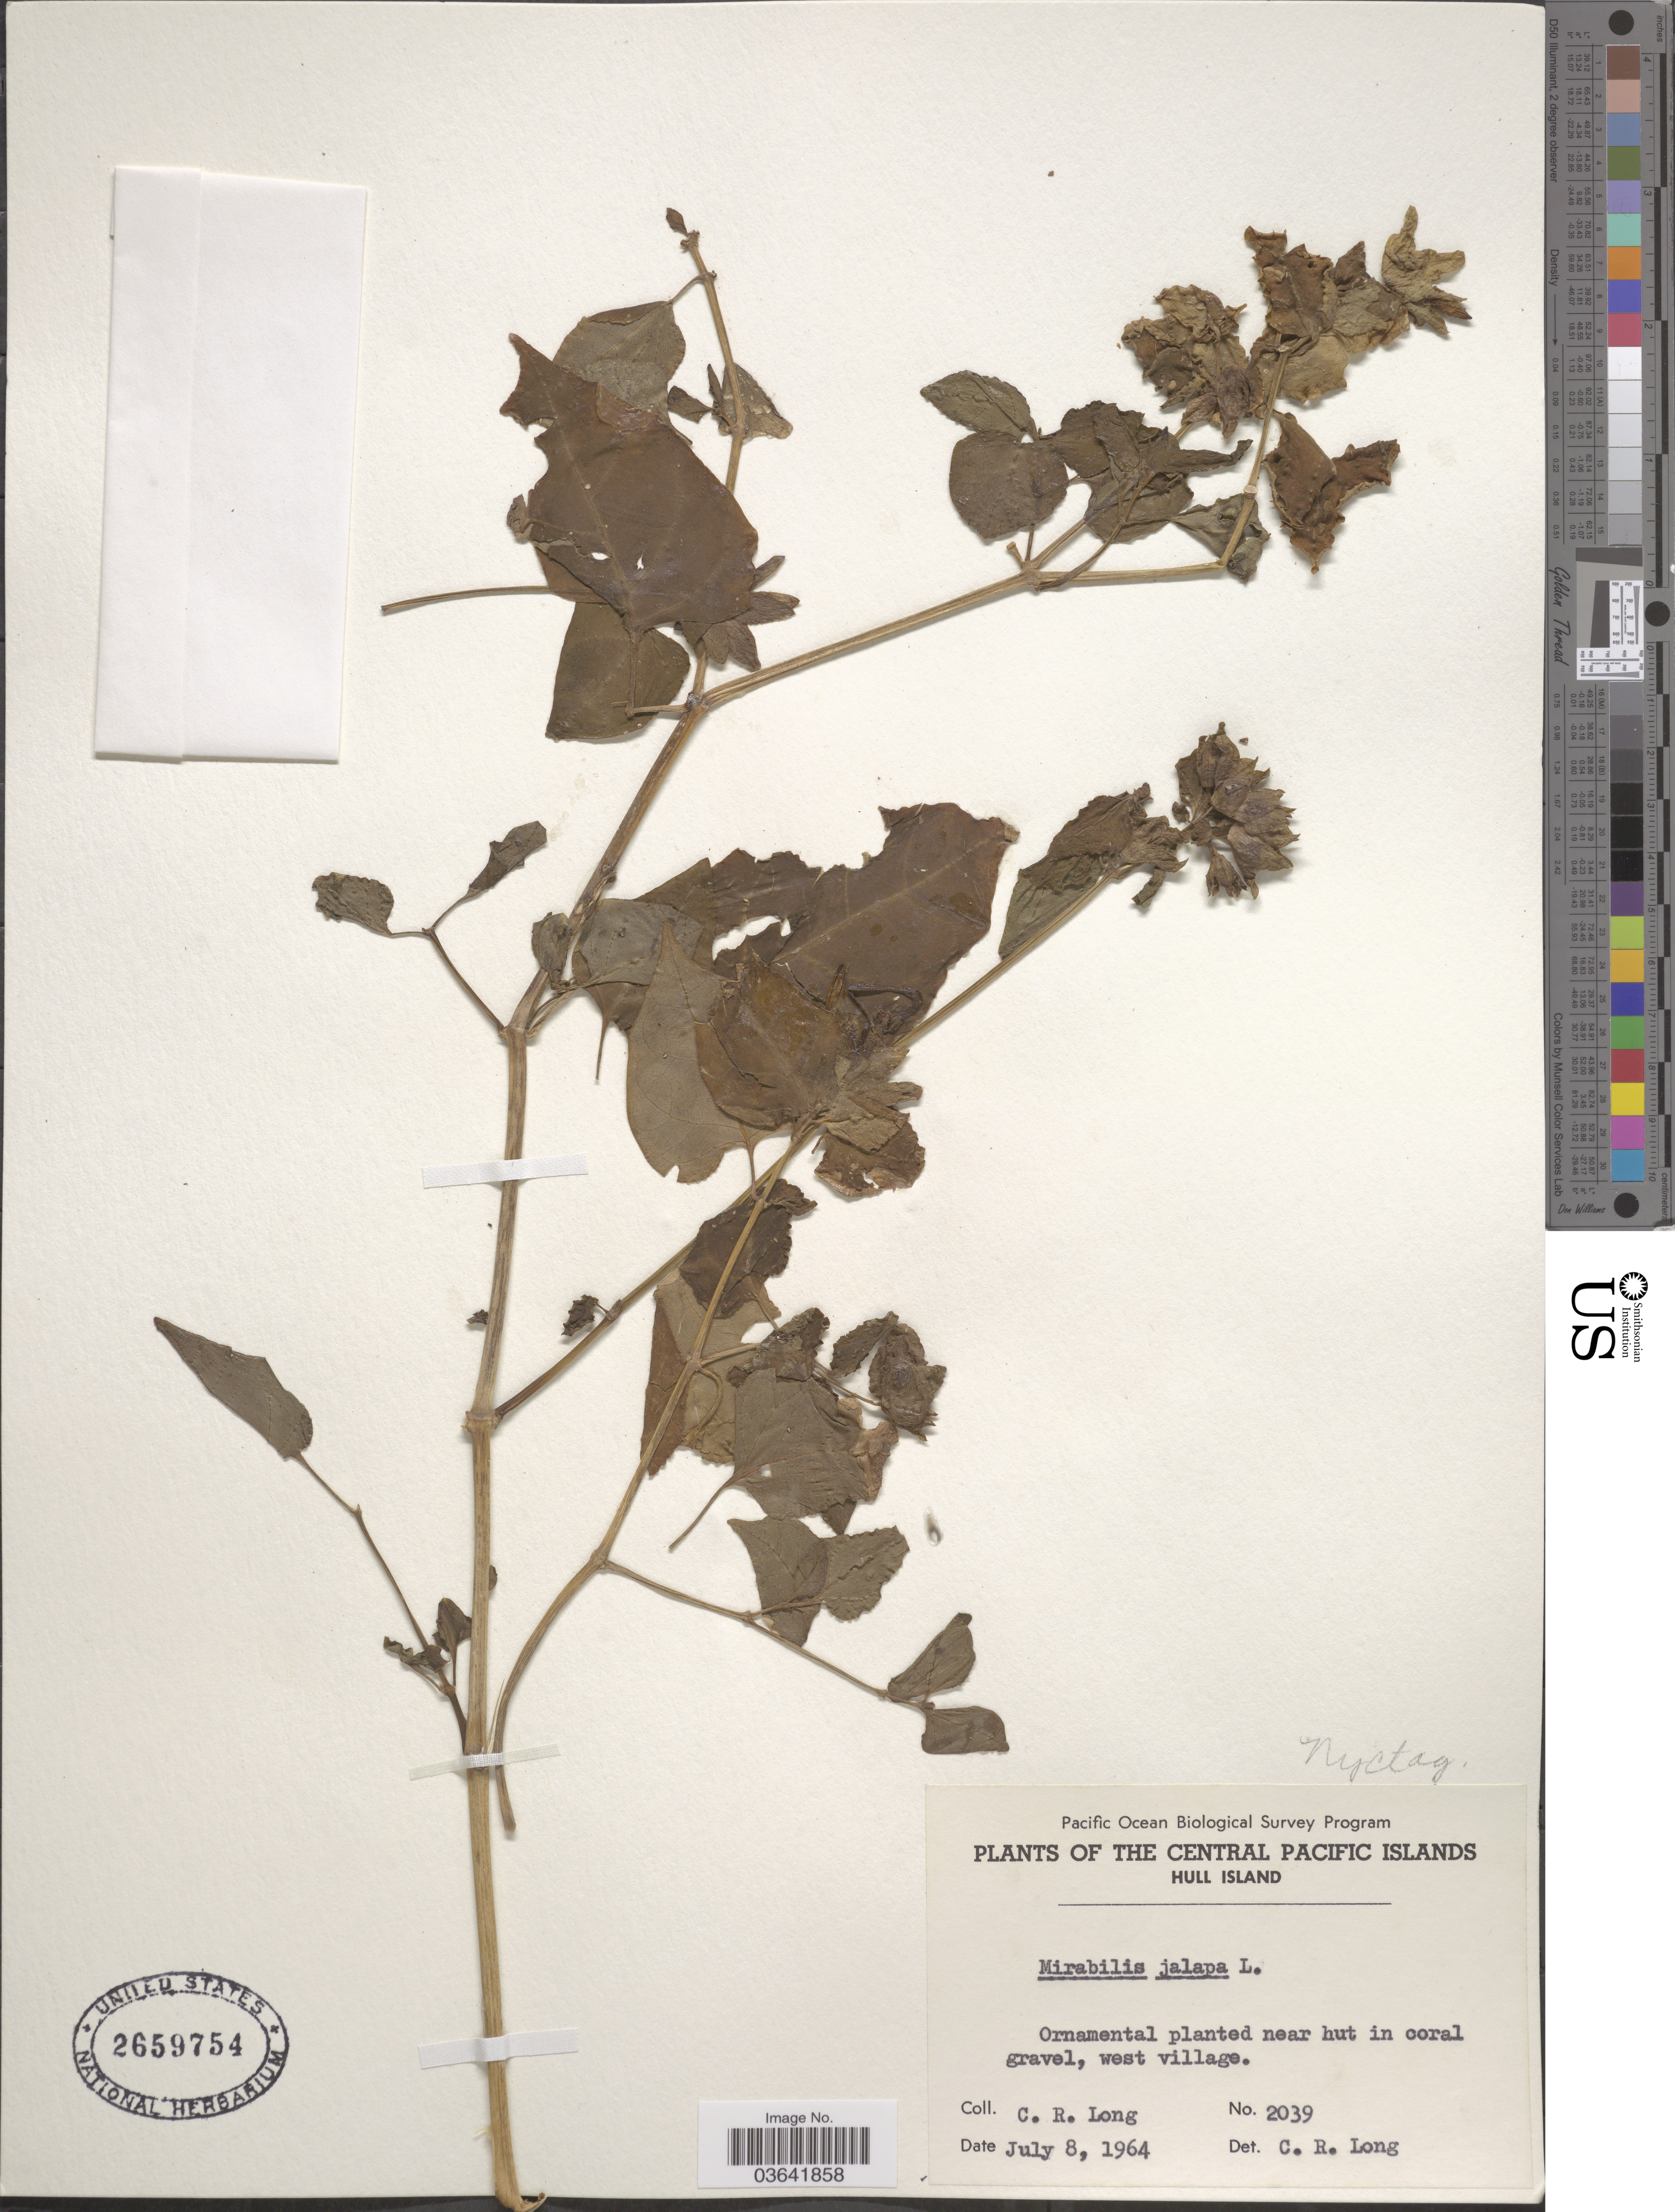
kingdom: Plantae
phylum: Tracheophyta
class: Magnoliopsida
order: Caryophyllales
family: Nyctaginaceae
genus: Mirabilis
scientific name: Mirabilis jalapa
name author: L.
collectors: C. R. Long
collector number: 2039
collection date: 1964-07-08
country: Kiribati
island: Orona [Hull] Atoll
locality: The Central Pacific Islands. Hull Island. West village.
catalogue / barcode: US 2659754